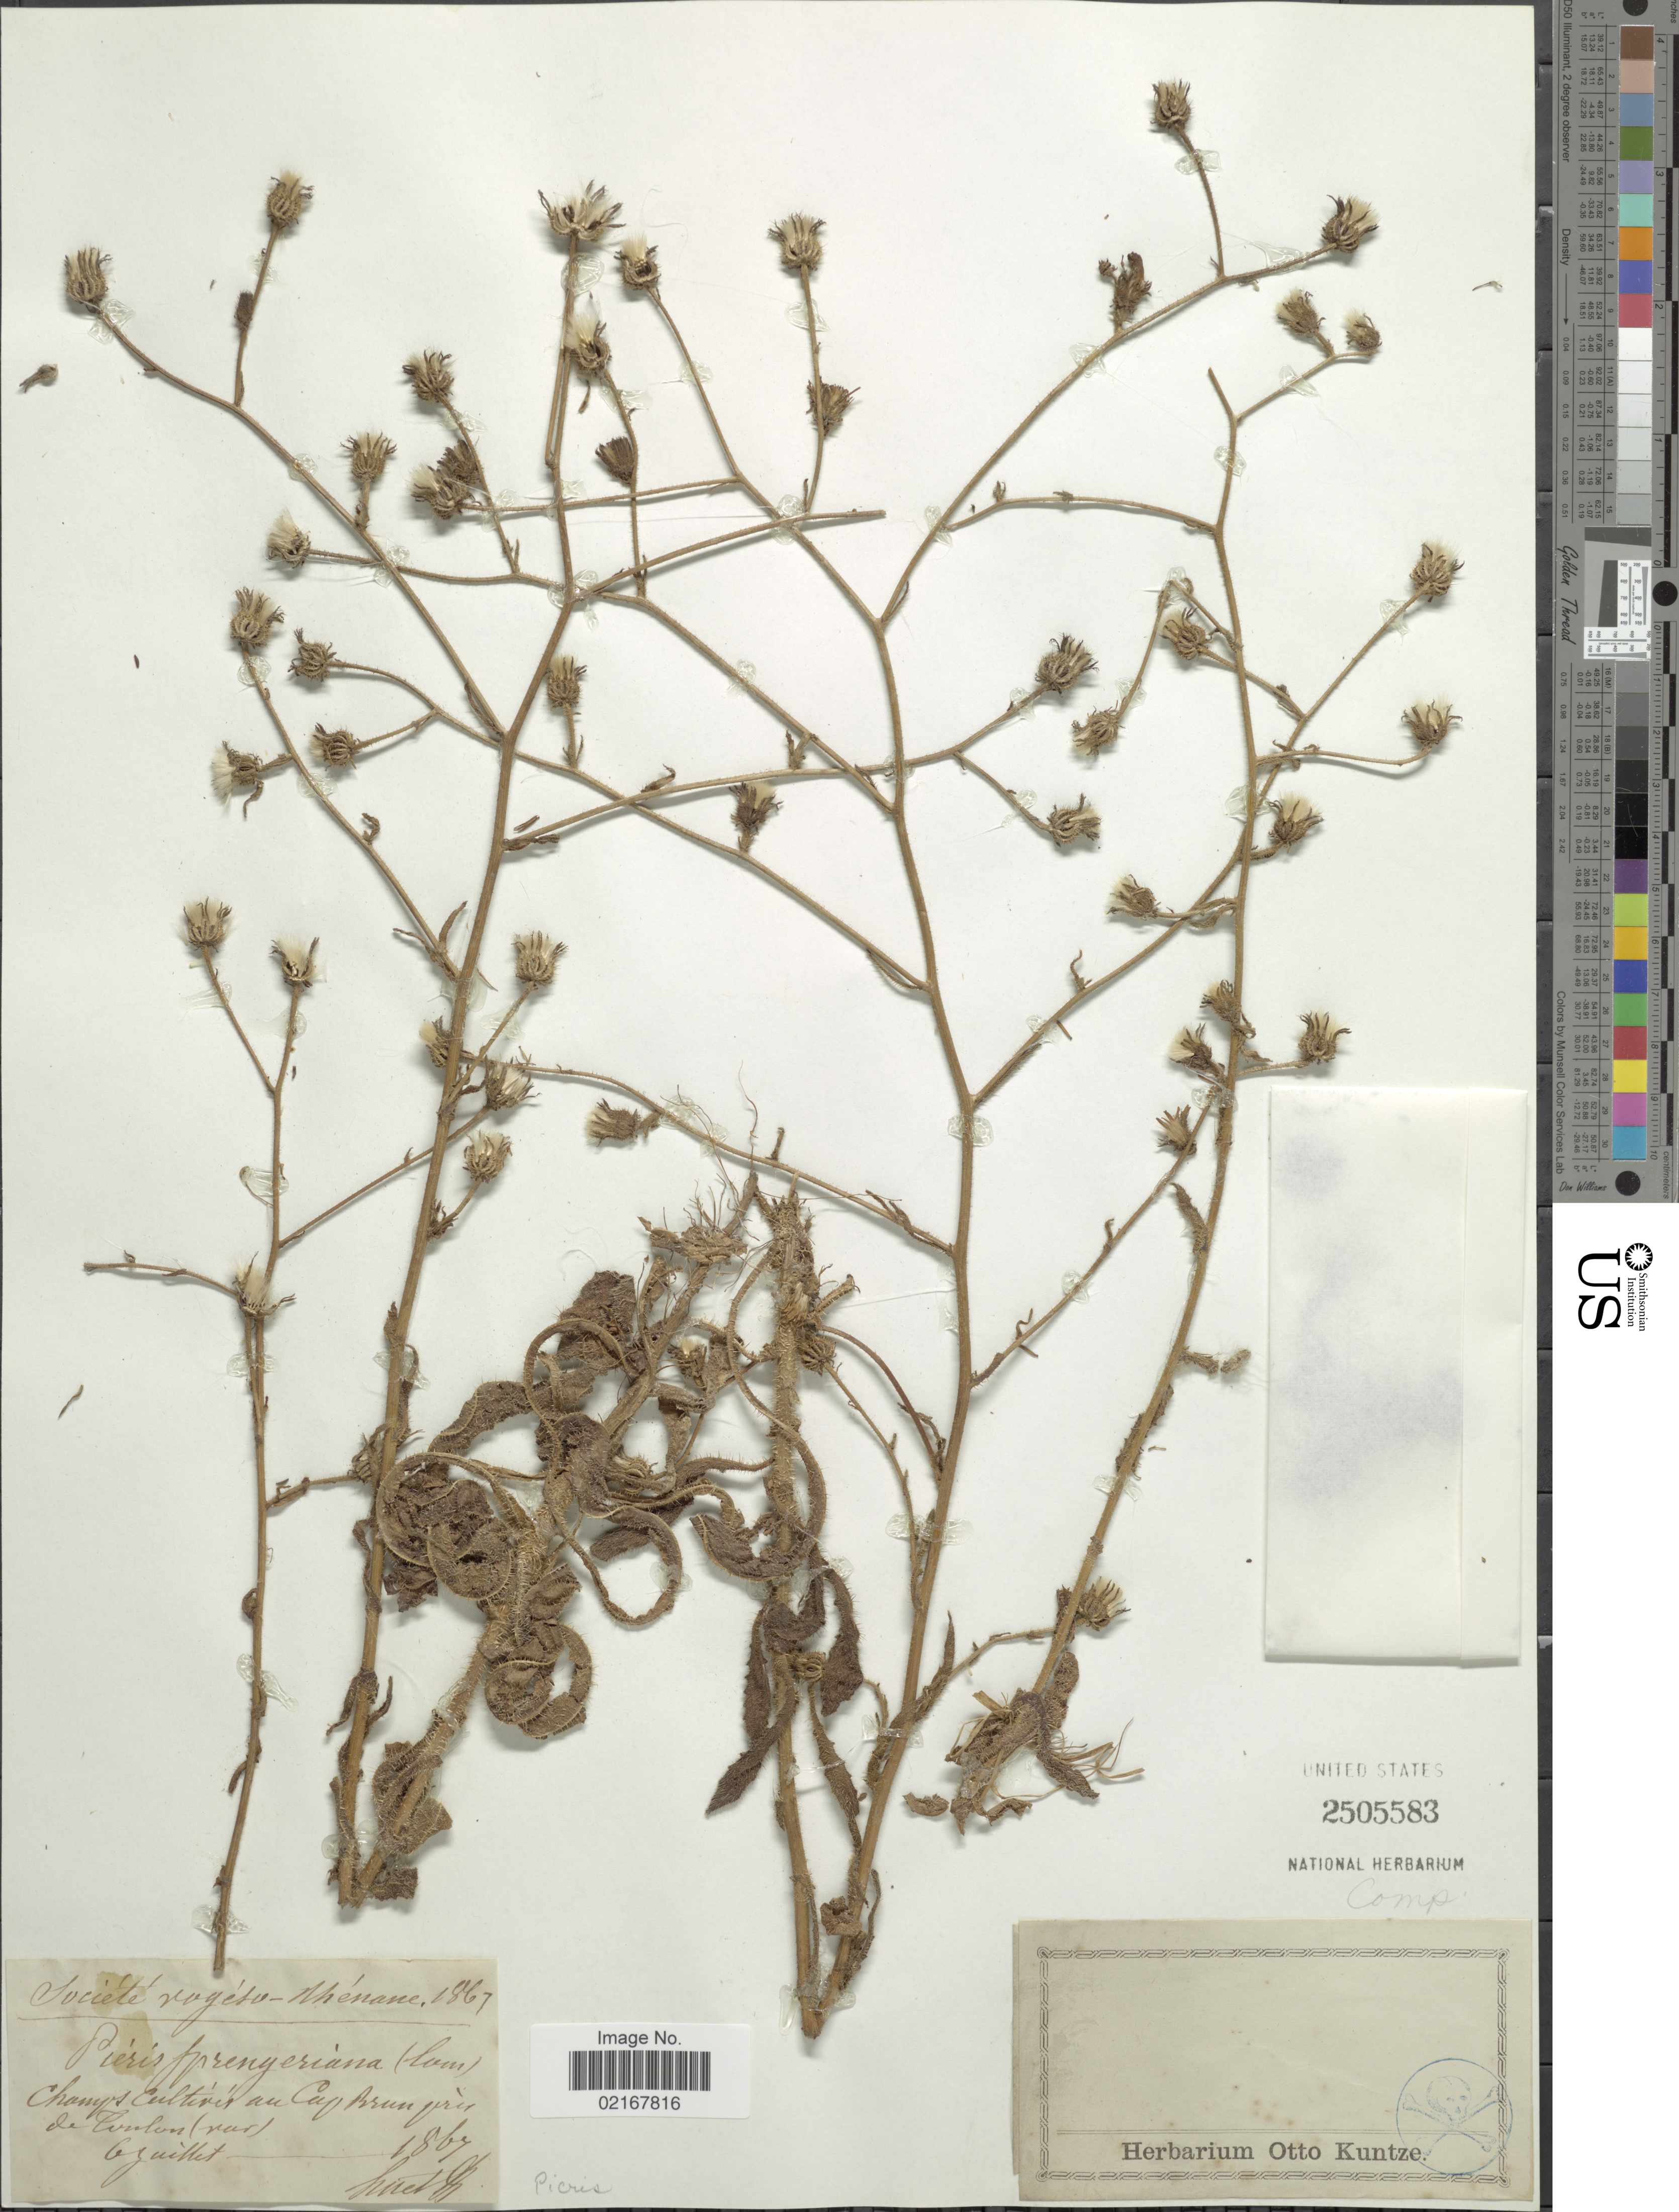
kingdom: Plantae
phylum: Tracheophyta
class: Magnoliopsida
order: Asterales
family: Asteraceae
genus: Crepis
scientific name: Crepis pyrenaica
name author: (L.) Greuter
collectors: -. Huet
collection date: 1867-07-06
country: France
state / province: Provence-Alpes-Côte d'Azur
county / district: Var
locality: Societe Vogeso-Rhenane, au Cap Brun pres de Toulun (var) [interpreted]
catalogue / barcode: US 2505583